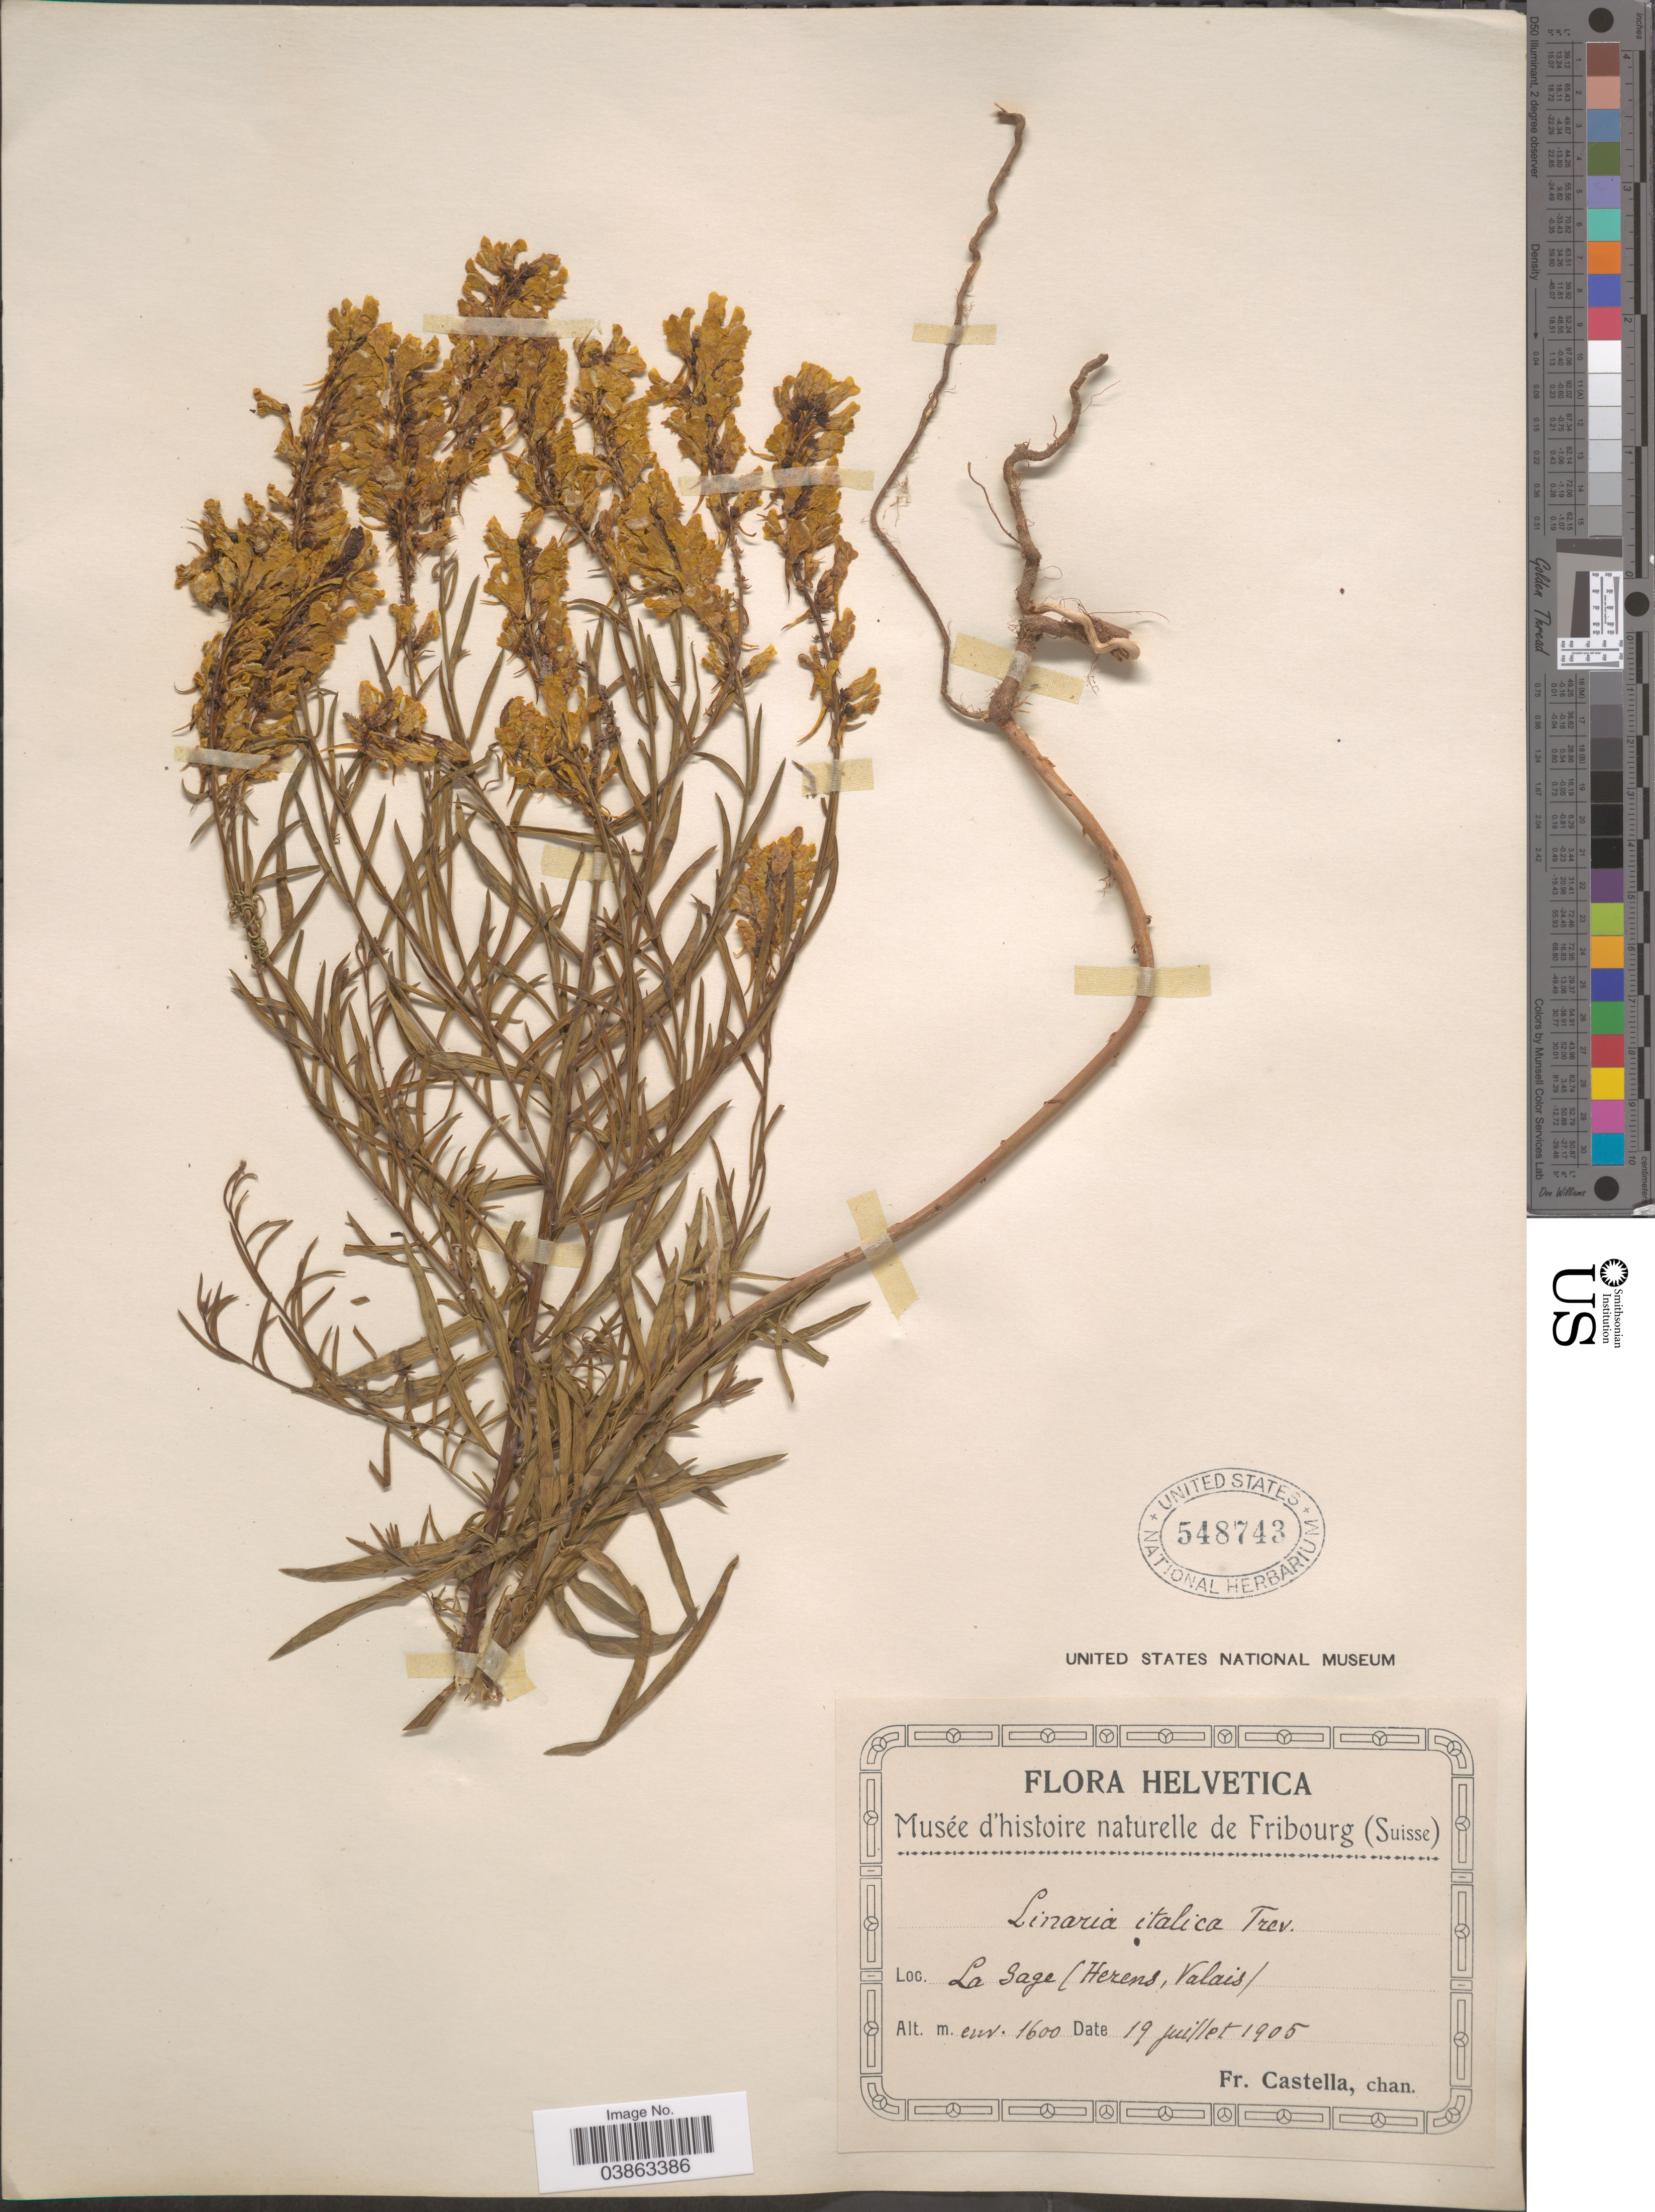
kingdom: Plantae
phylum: Tracheophyta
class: Magnoliopsida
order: Lamiales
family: Plantaginaceae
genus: Linaria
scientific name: Linaria italica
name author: Trevir.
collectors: Fr. Castella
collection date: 1905-07-19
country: Switzerland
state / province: Valais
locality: Helvetica. La Sage (Herens, Valais).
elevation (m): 1600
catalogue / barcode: US 548743